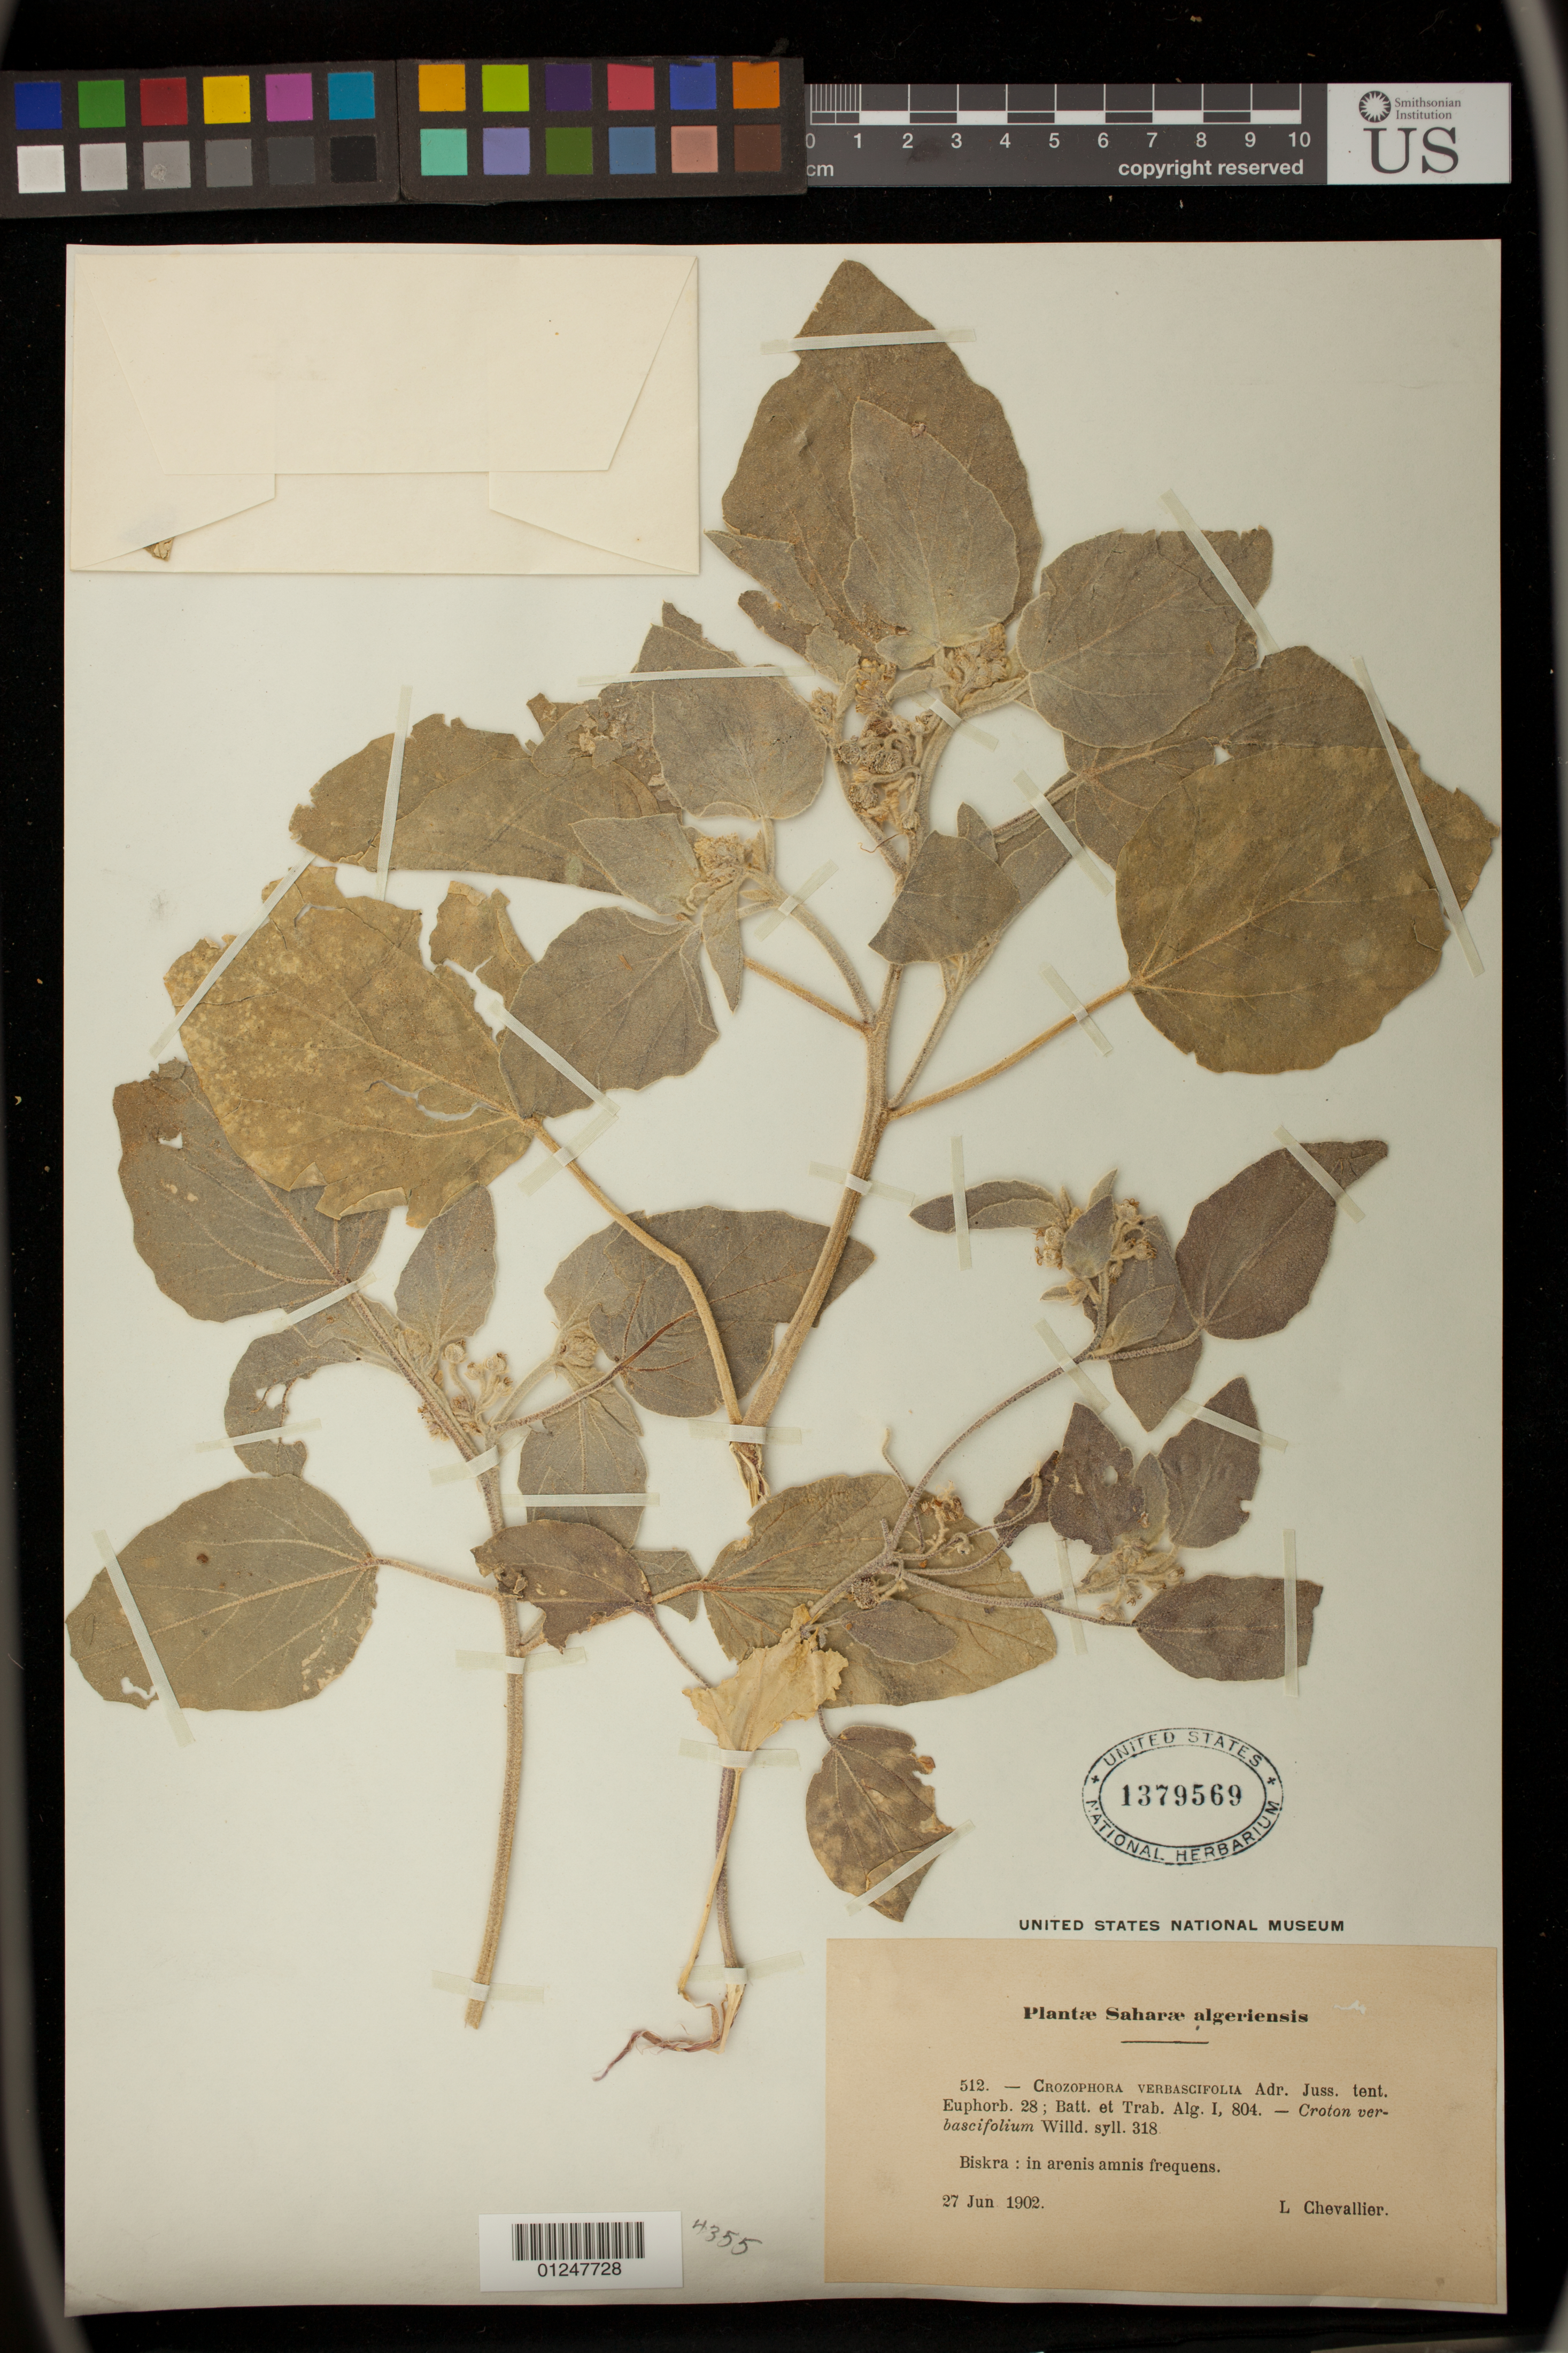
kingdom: Plantae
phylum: Tracheophyta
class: Magnoliopsida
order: Malpighiales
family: Euphorbiaceae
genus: Chrozophora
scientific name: Chrozophora verbascifolia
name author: (Willd.) A. Juss. ex Spreng.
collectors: L. Chevallier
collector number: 512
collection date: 1902-06-27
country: Algeria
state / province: Biskra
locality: Saharae algeriensis.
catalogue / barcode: US 1379569